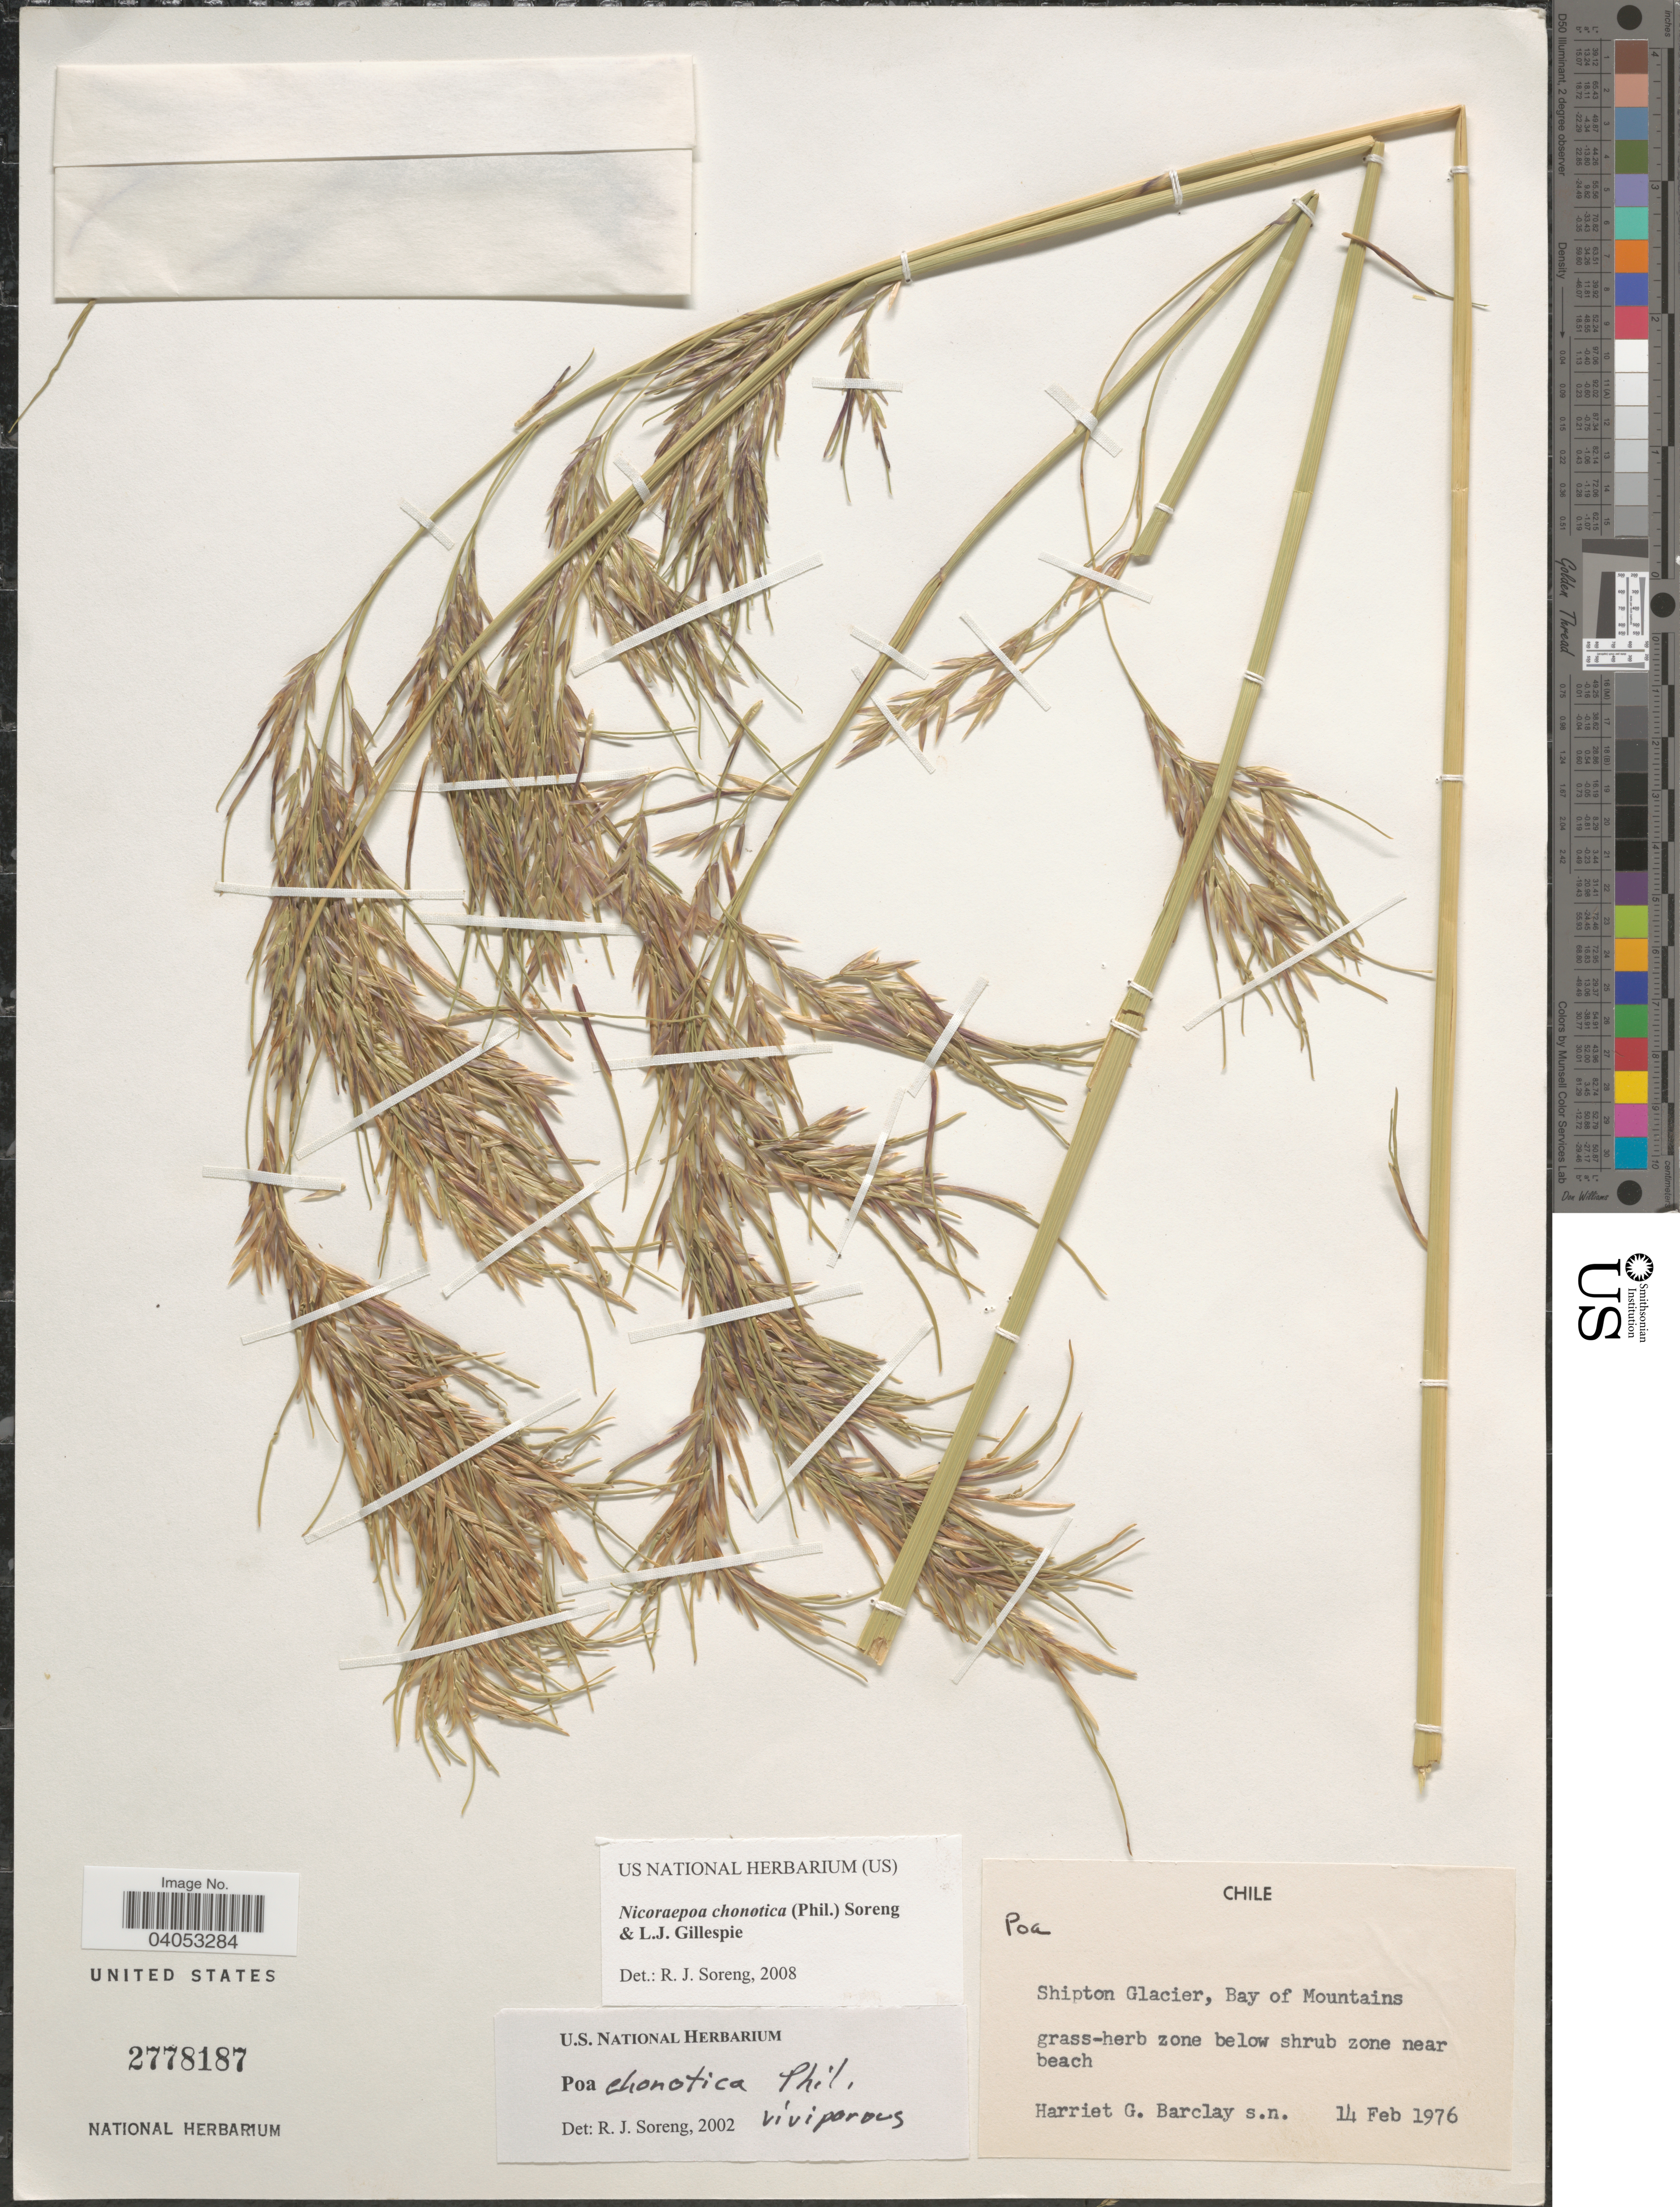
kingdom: Plantae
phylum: Tracheophyta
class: Liliopsida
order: Poales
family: Poaceae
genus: Nicoraepoa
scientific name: Nicoraepoa chonotica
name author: (Phil.) Soreng & L.J. Gillespie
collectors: H. G. Barclay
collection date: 1976-02-14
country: Chile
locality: Shipton Glacier, Bay of Mountains.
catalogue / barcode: US 2778187